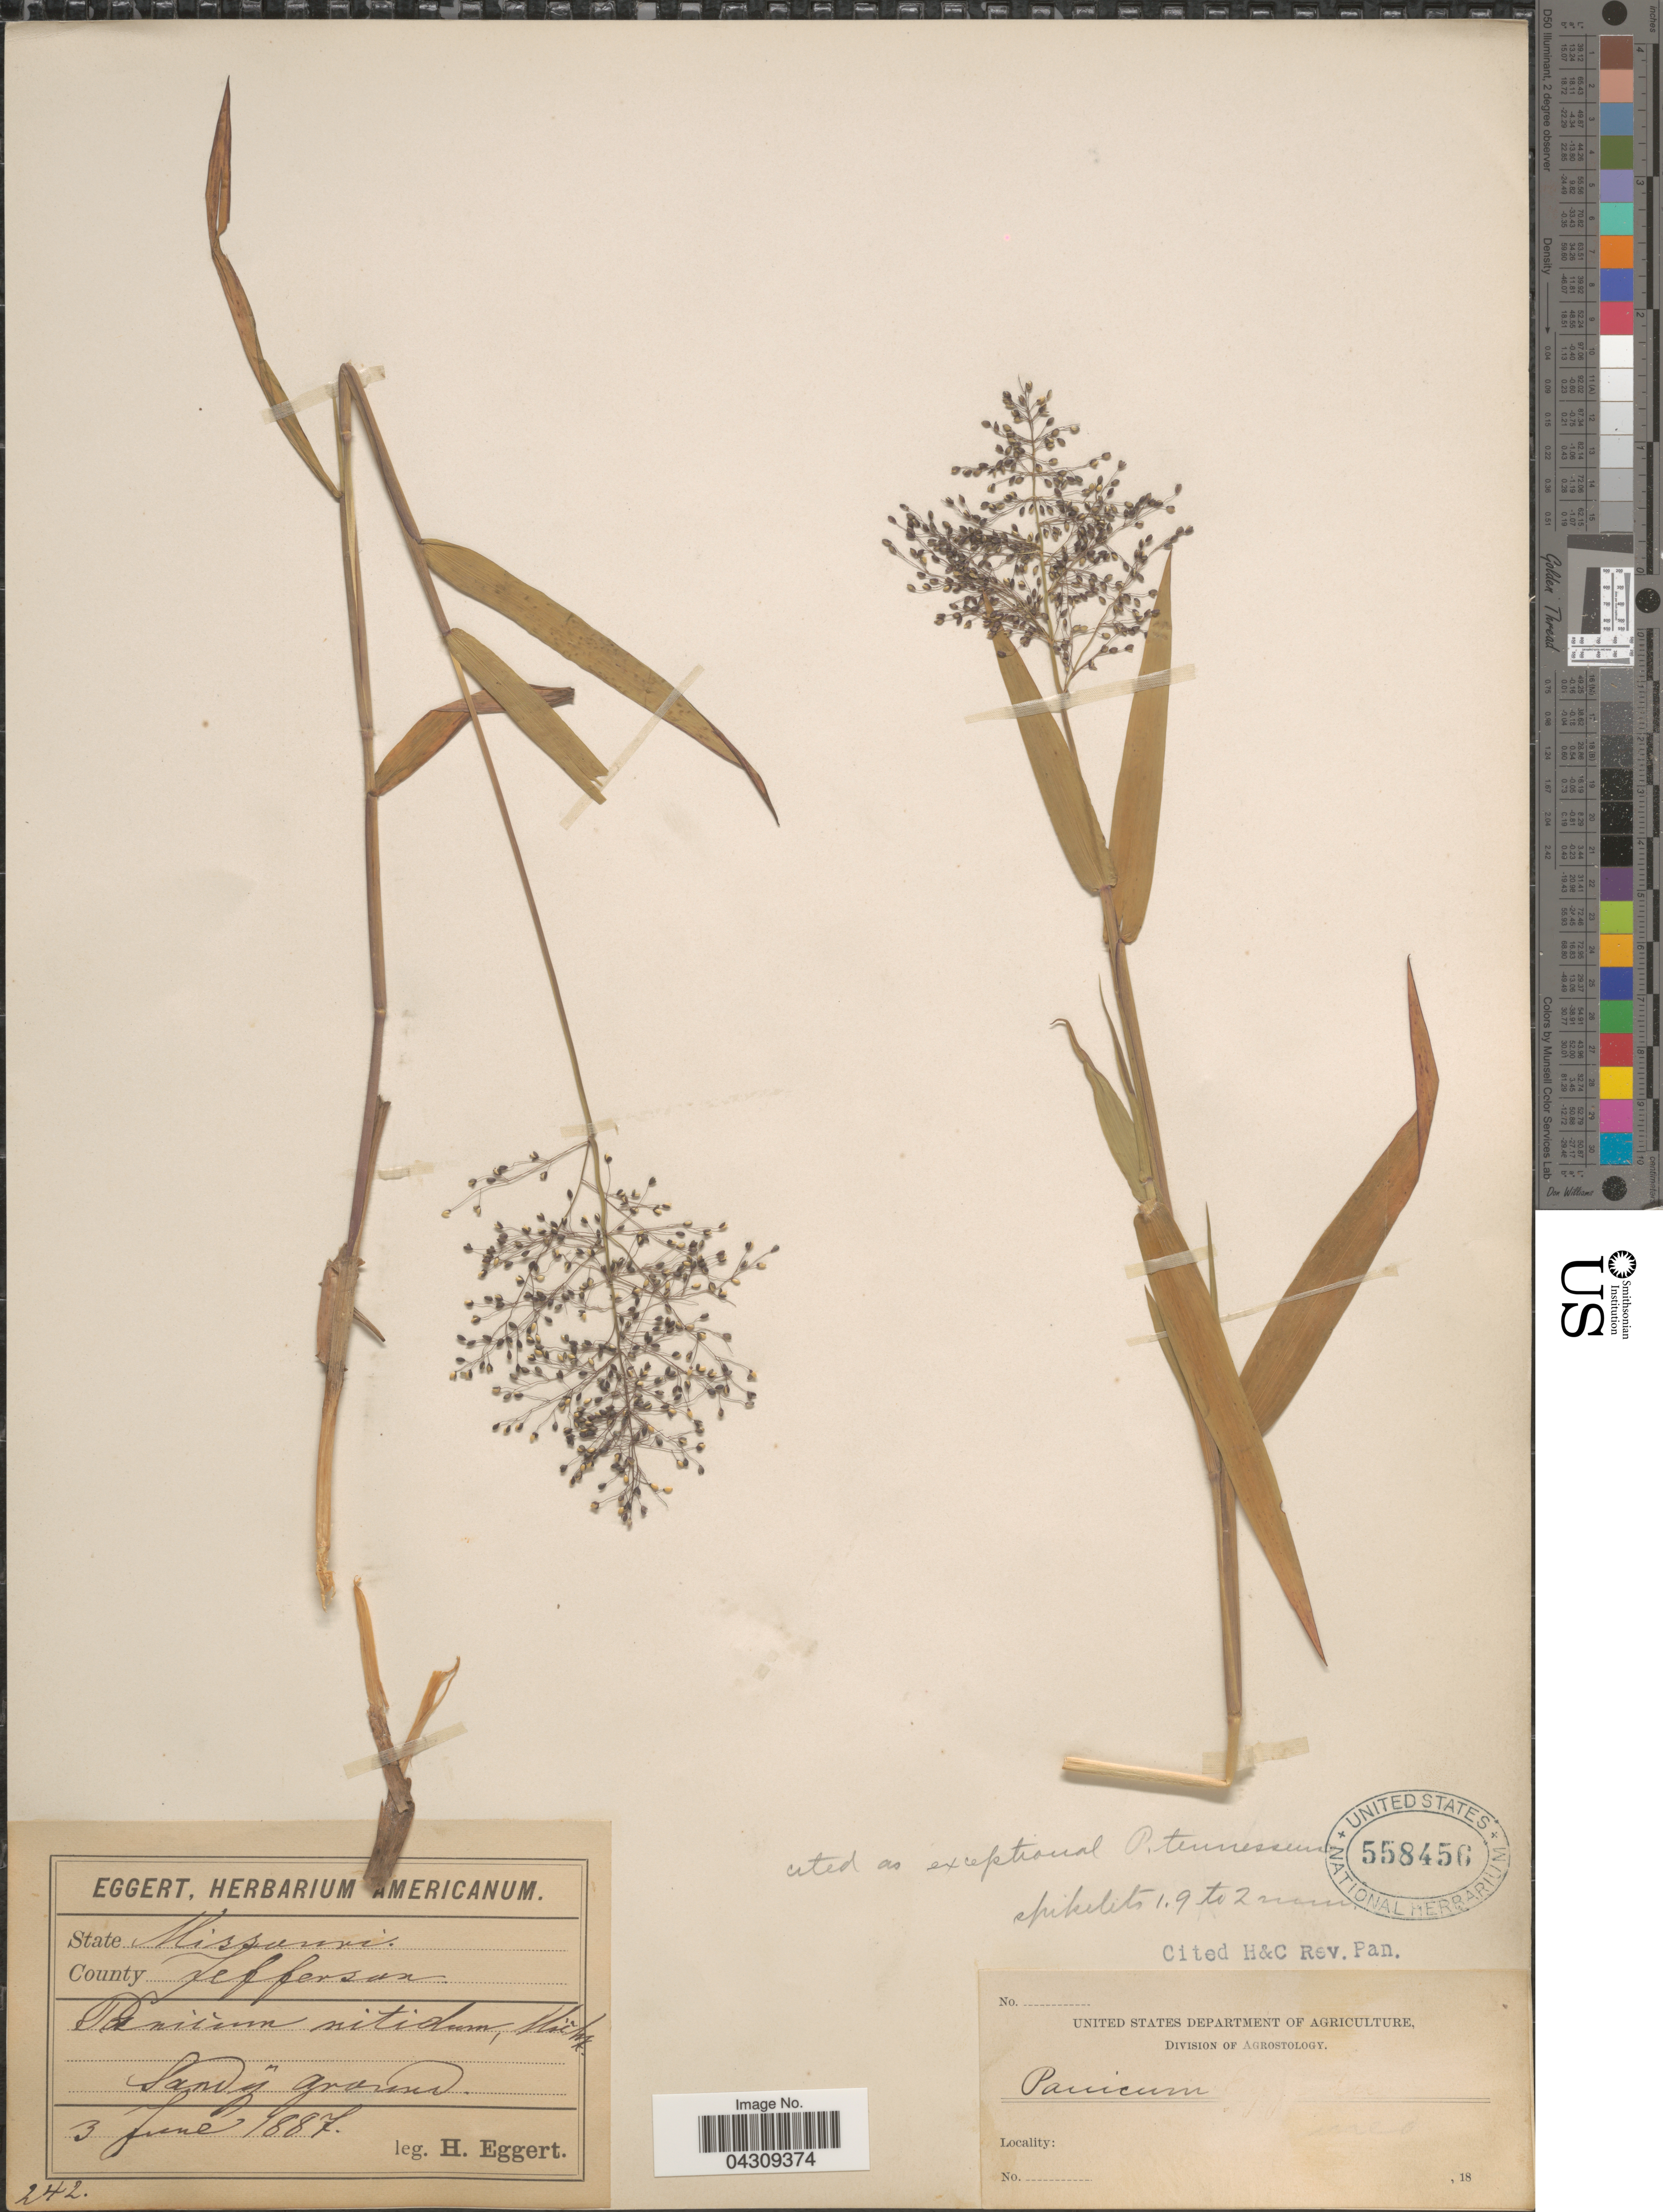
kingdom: Plantae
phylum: Tracheophyta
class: Liliopsida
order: Poales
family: Poaceae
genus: Dichanthelium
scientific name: Dichanthelium acuminatum var. acuminatum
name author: (Sw.) Gould & C.A. Clark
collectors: H. Eggert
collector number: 242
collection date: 1887-06-03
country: United States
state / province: Missouri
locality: County Jefferson. Sandy ground.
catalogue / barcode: US 558456